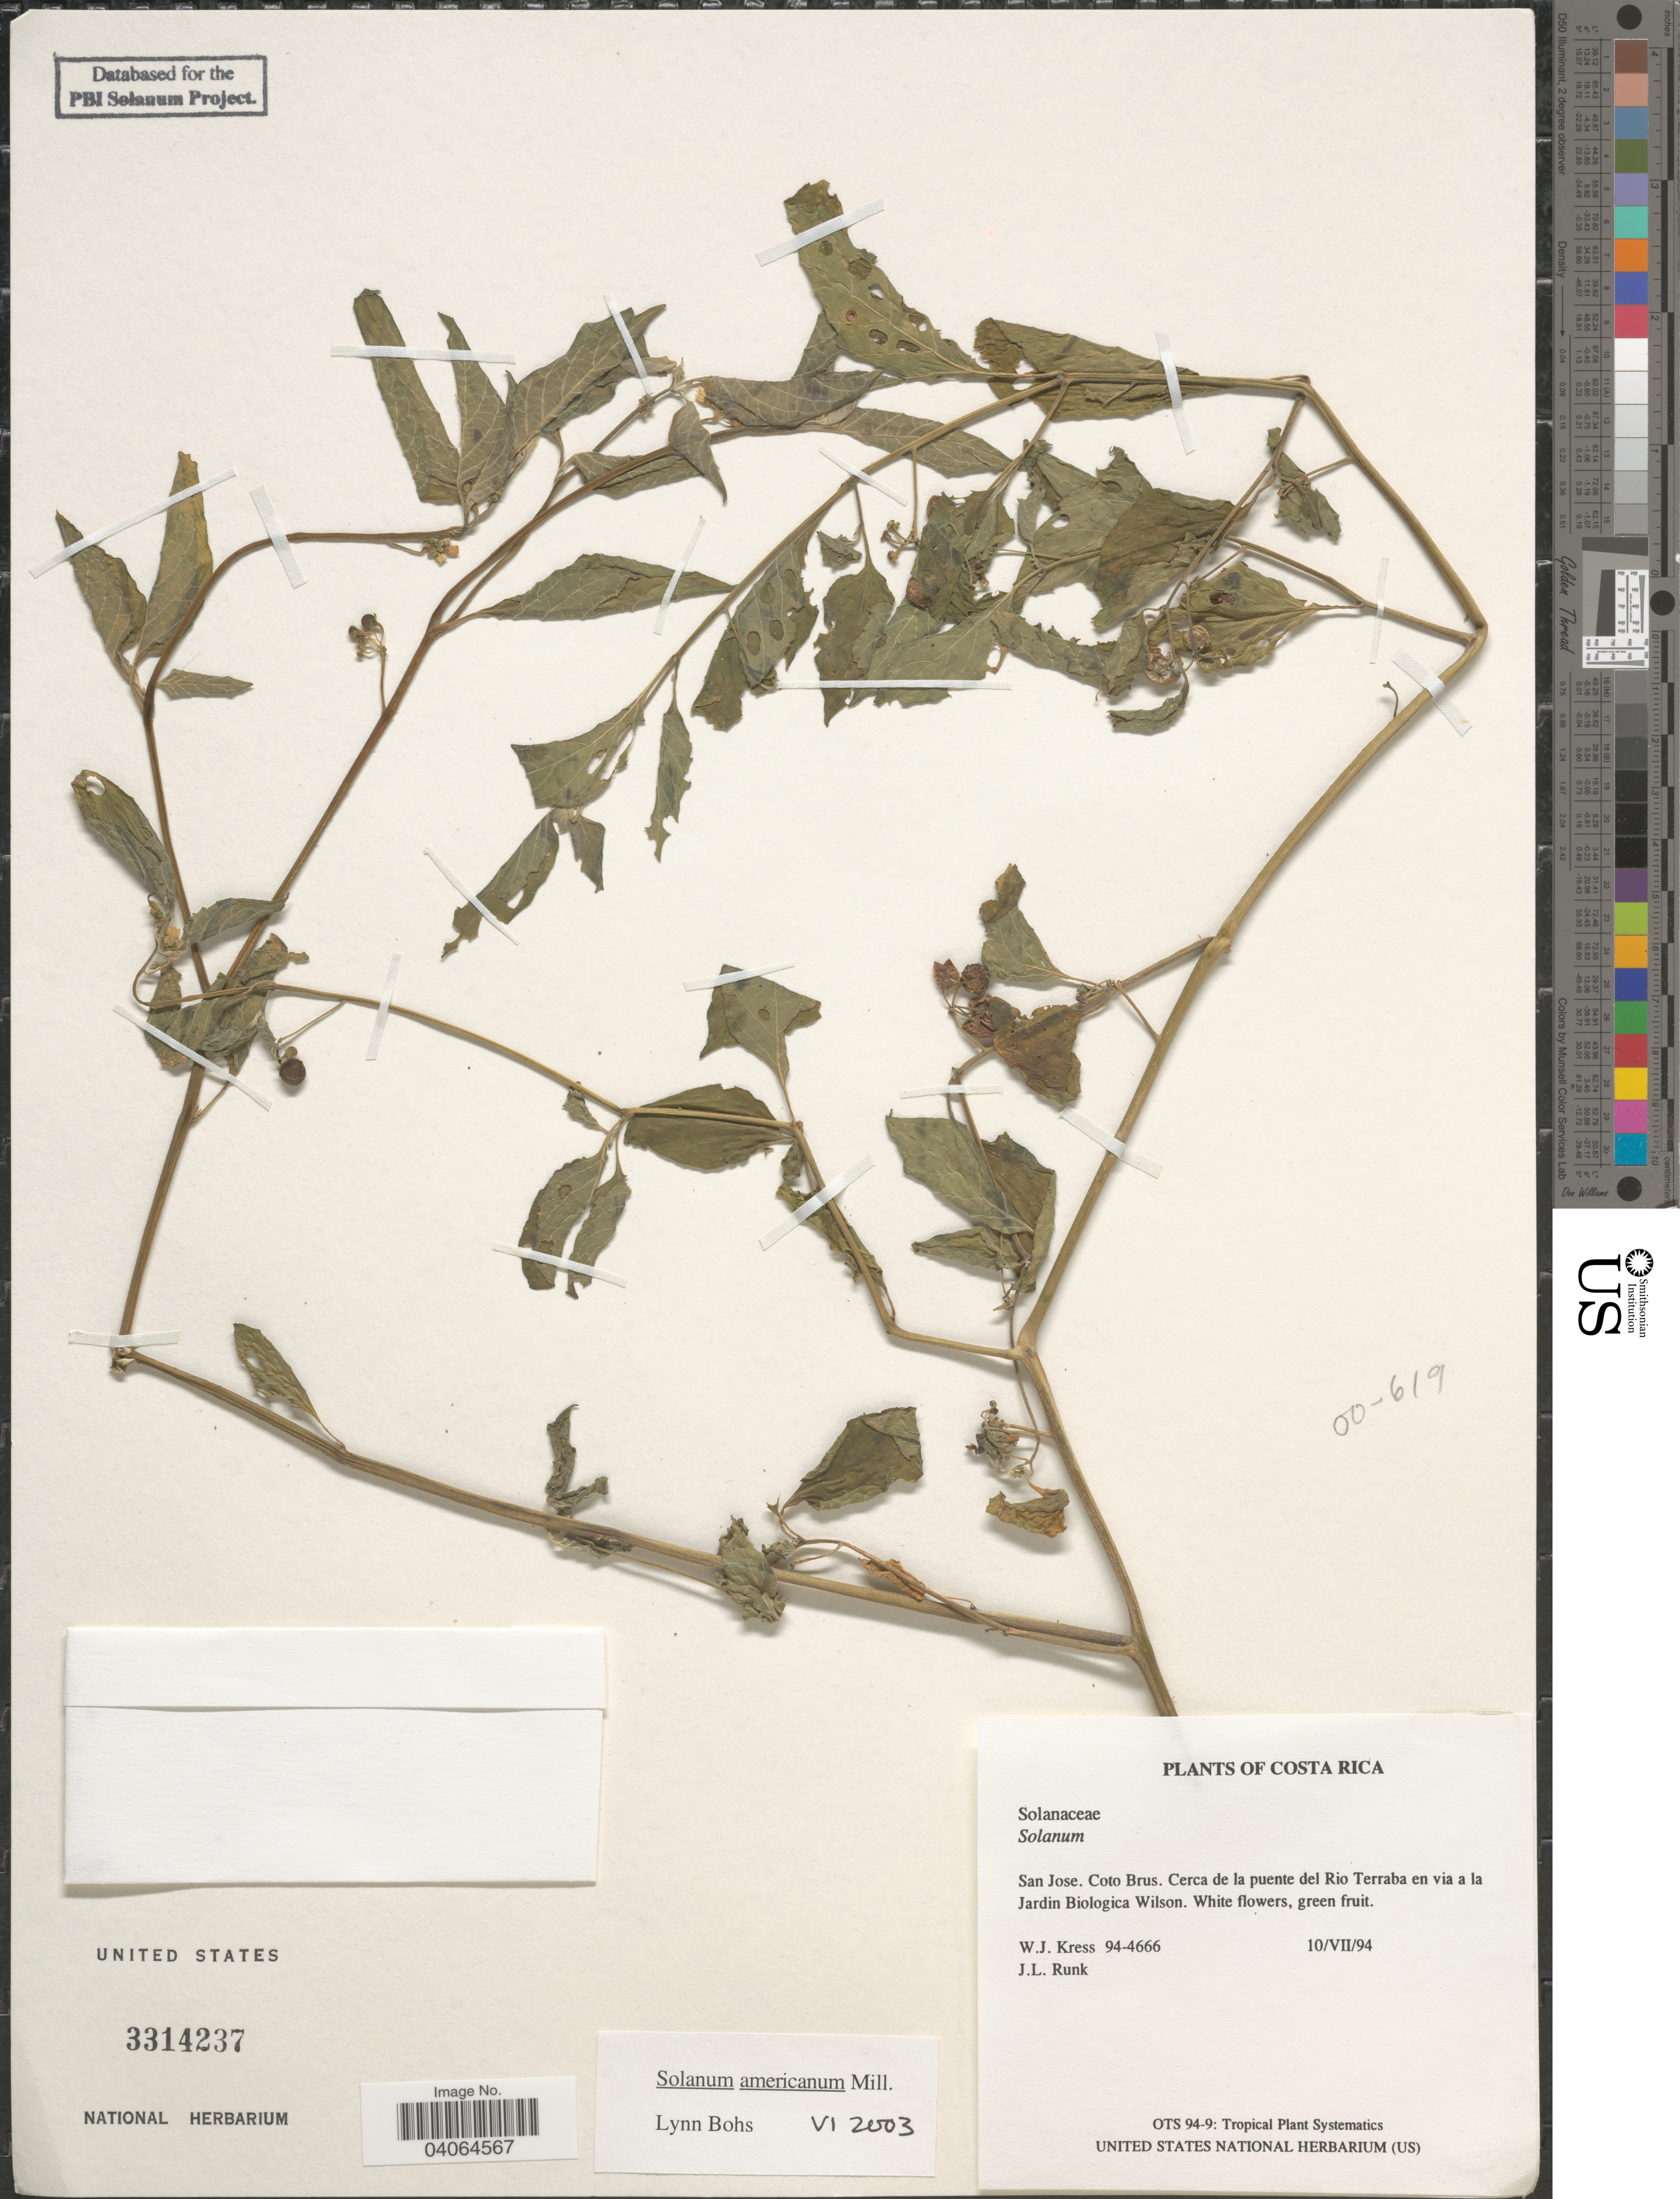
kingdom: Plantae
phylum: Tracheophyta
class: Magnoliopsida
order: Solanales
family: Solanaceae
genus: Solanum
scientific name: Solanum americanum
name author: Mill.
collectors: W. J. Kress & Runk, J. L.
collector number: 94-4666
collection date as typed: Transcribed d/m/y: 10/7/94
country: Costa Rica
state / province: San José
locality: Coto Brus. Cerca de la puente del Rio Terraba en via a la Jardin Biologica Wilson.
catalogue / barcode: US 3314237